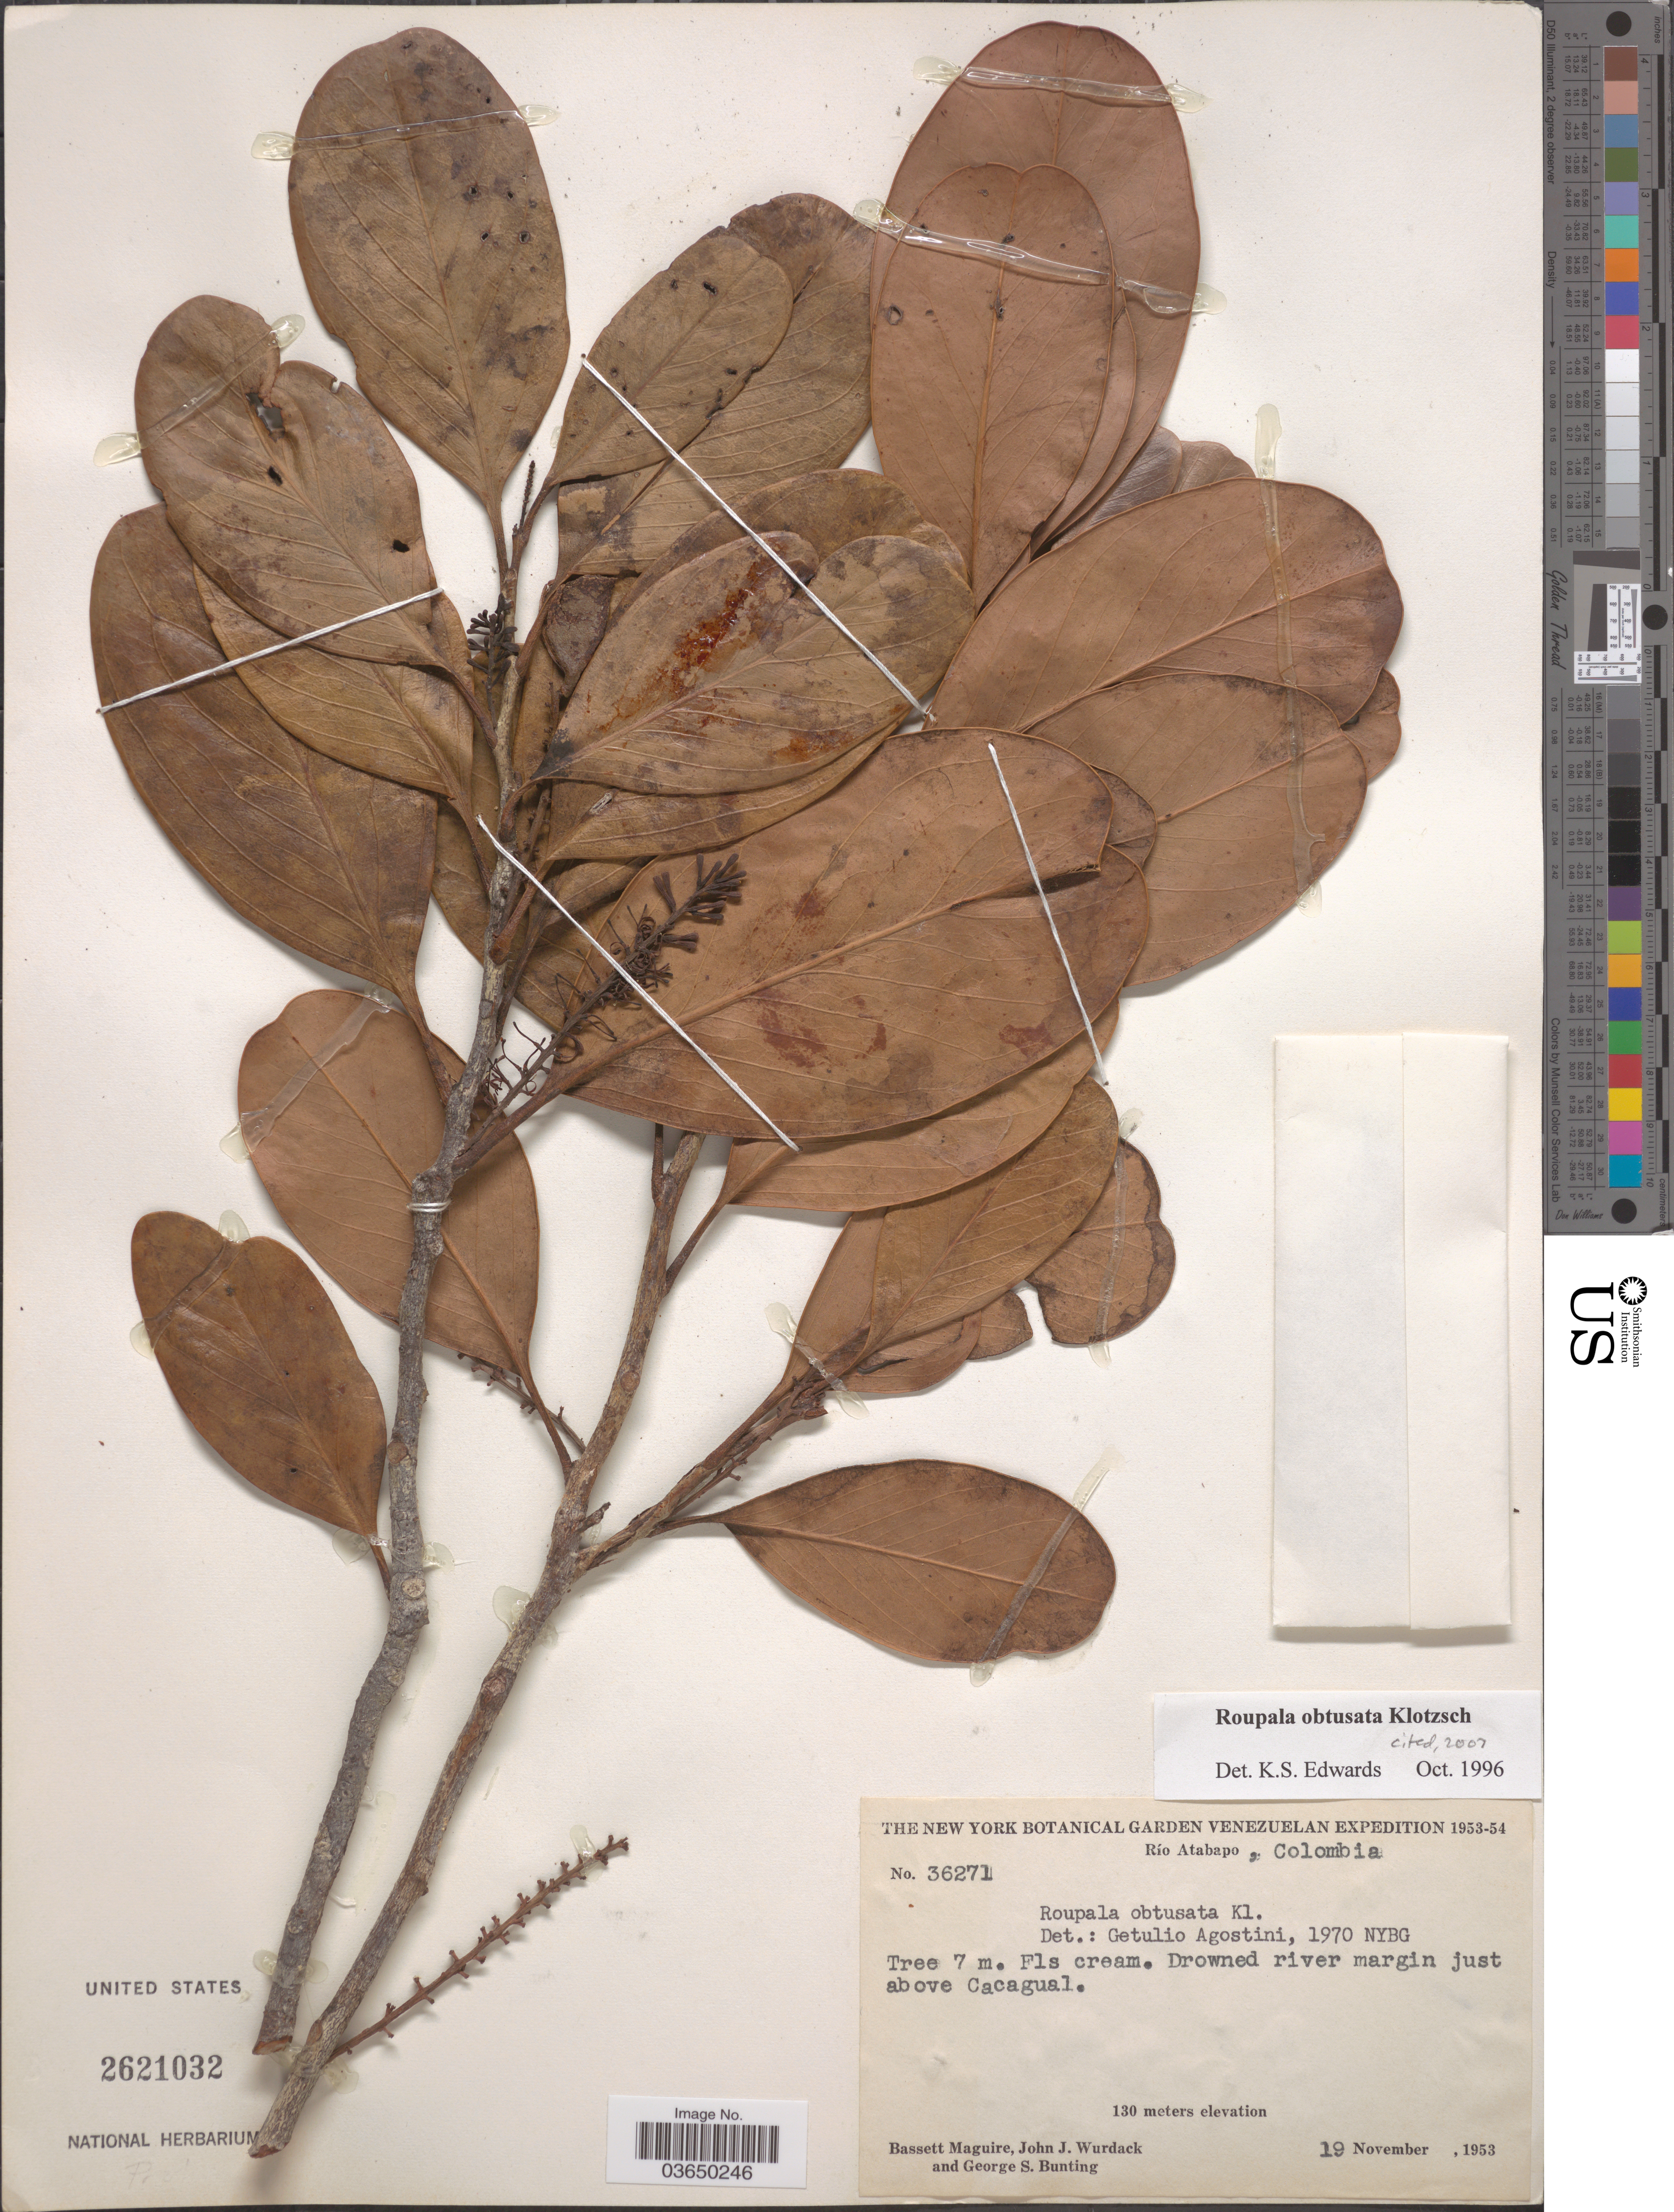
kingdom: Plantae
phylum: Tracheophyta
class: Magnoliopsida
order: Proteales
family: Proteaceae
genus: Roupala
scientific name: Roupala obtusata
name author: Klotzsch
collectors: B. Maguire, J. J. Wurdack & G. S. Bunting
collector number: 36271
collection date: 1953-11-19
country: Colombia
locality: Río Atabapo. Just above Cacagual.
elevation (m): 130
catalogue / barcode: US 2621032